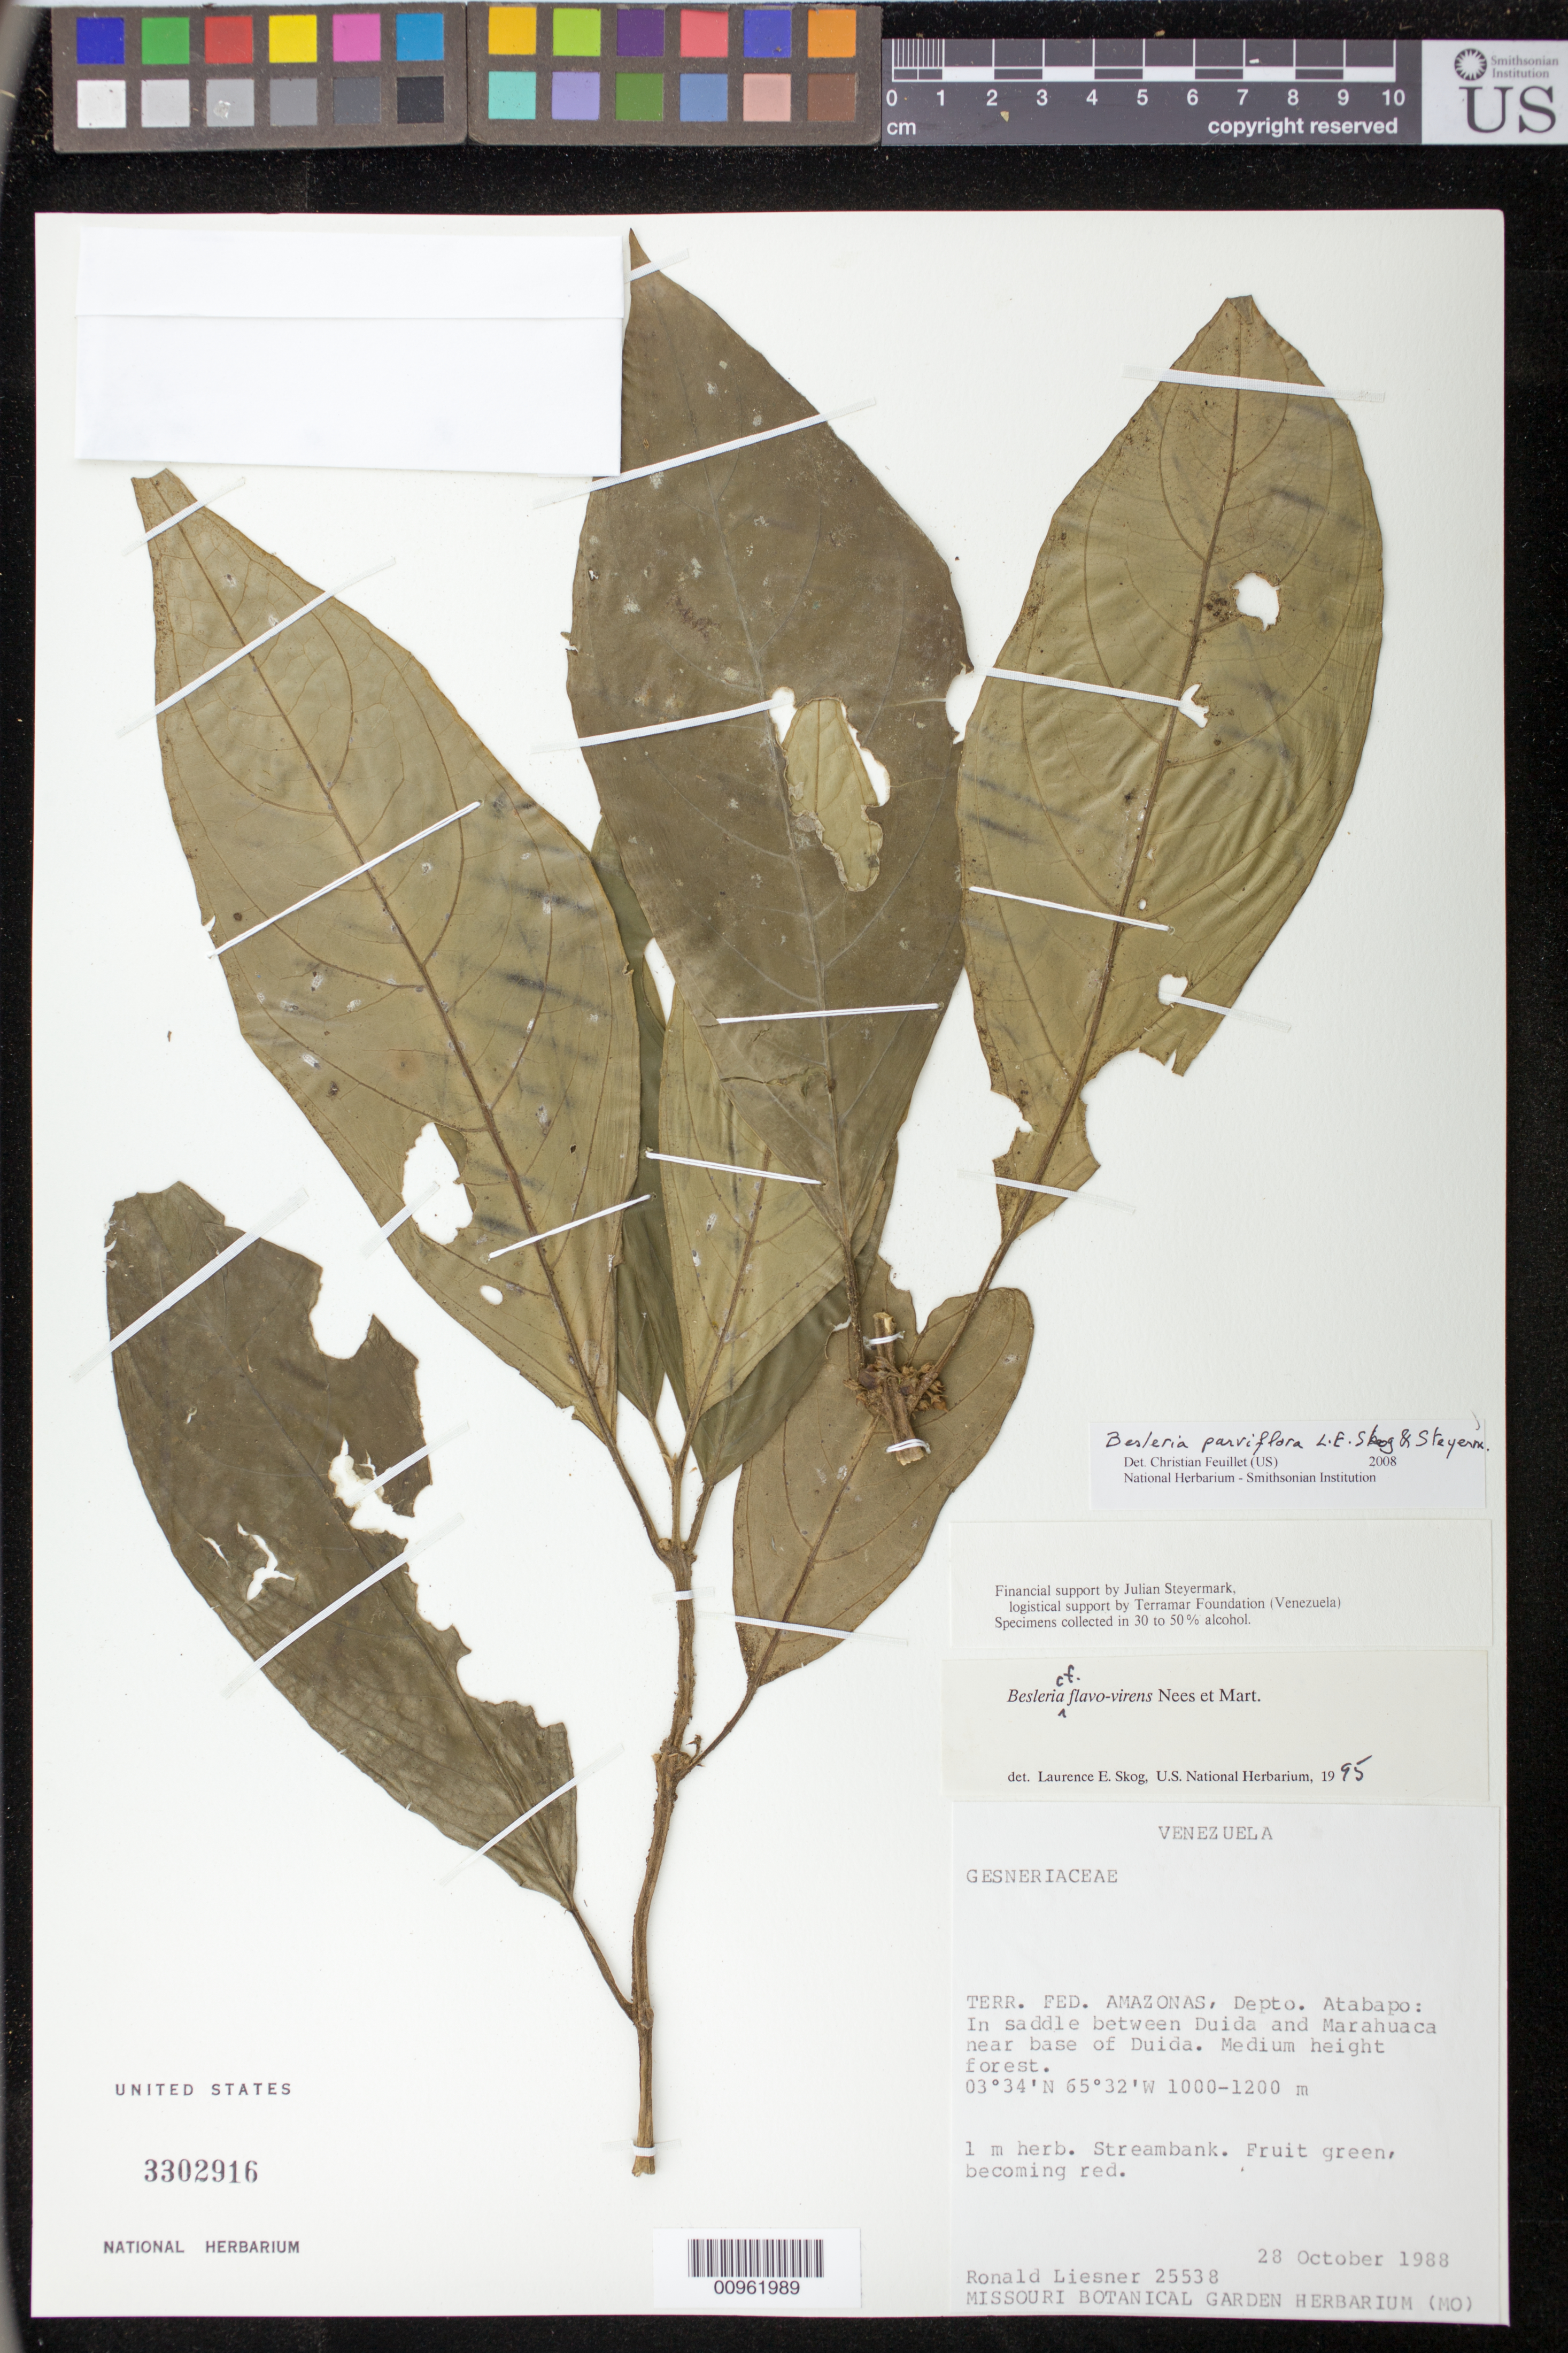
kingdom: Plantae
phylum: Tracheophyta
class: Magnoliopsida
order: Lamiales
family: Gesneriaceae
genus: Besleria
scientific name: Besleria parviflora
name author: L.E. Skog & Steyerm.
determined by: Feuillet, C.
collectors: R. L. Liesner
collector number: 25538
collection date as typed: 28 Oct 1988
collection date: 1988-10-28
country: Venezuela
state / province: Amazonas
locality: Depto. Atabapo: in saddle between Duida and Marahuaca near base of Duida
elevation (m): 1000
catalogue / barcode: US 3302916